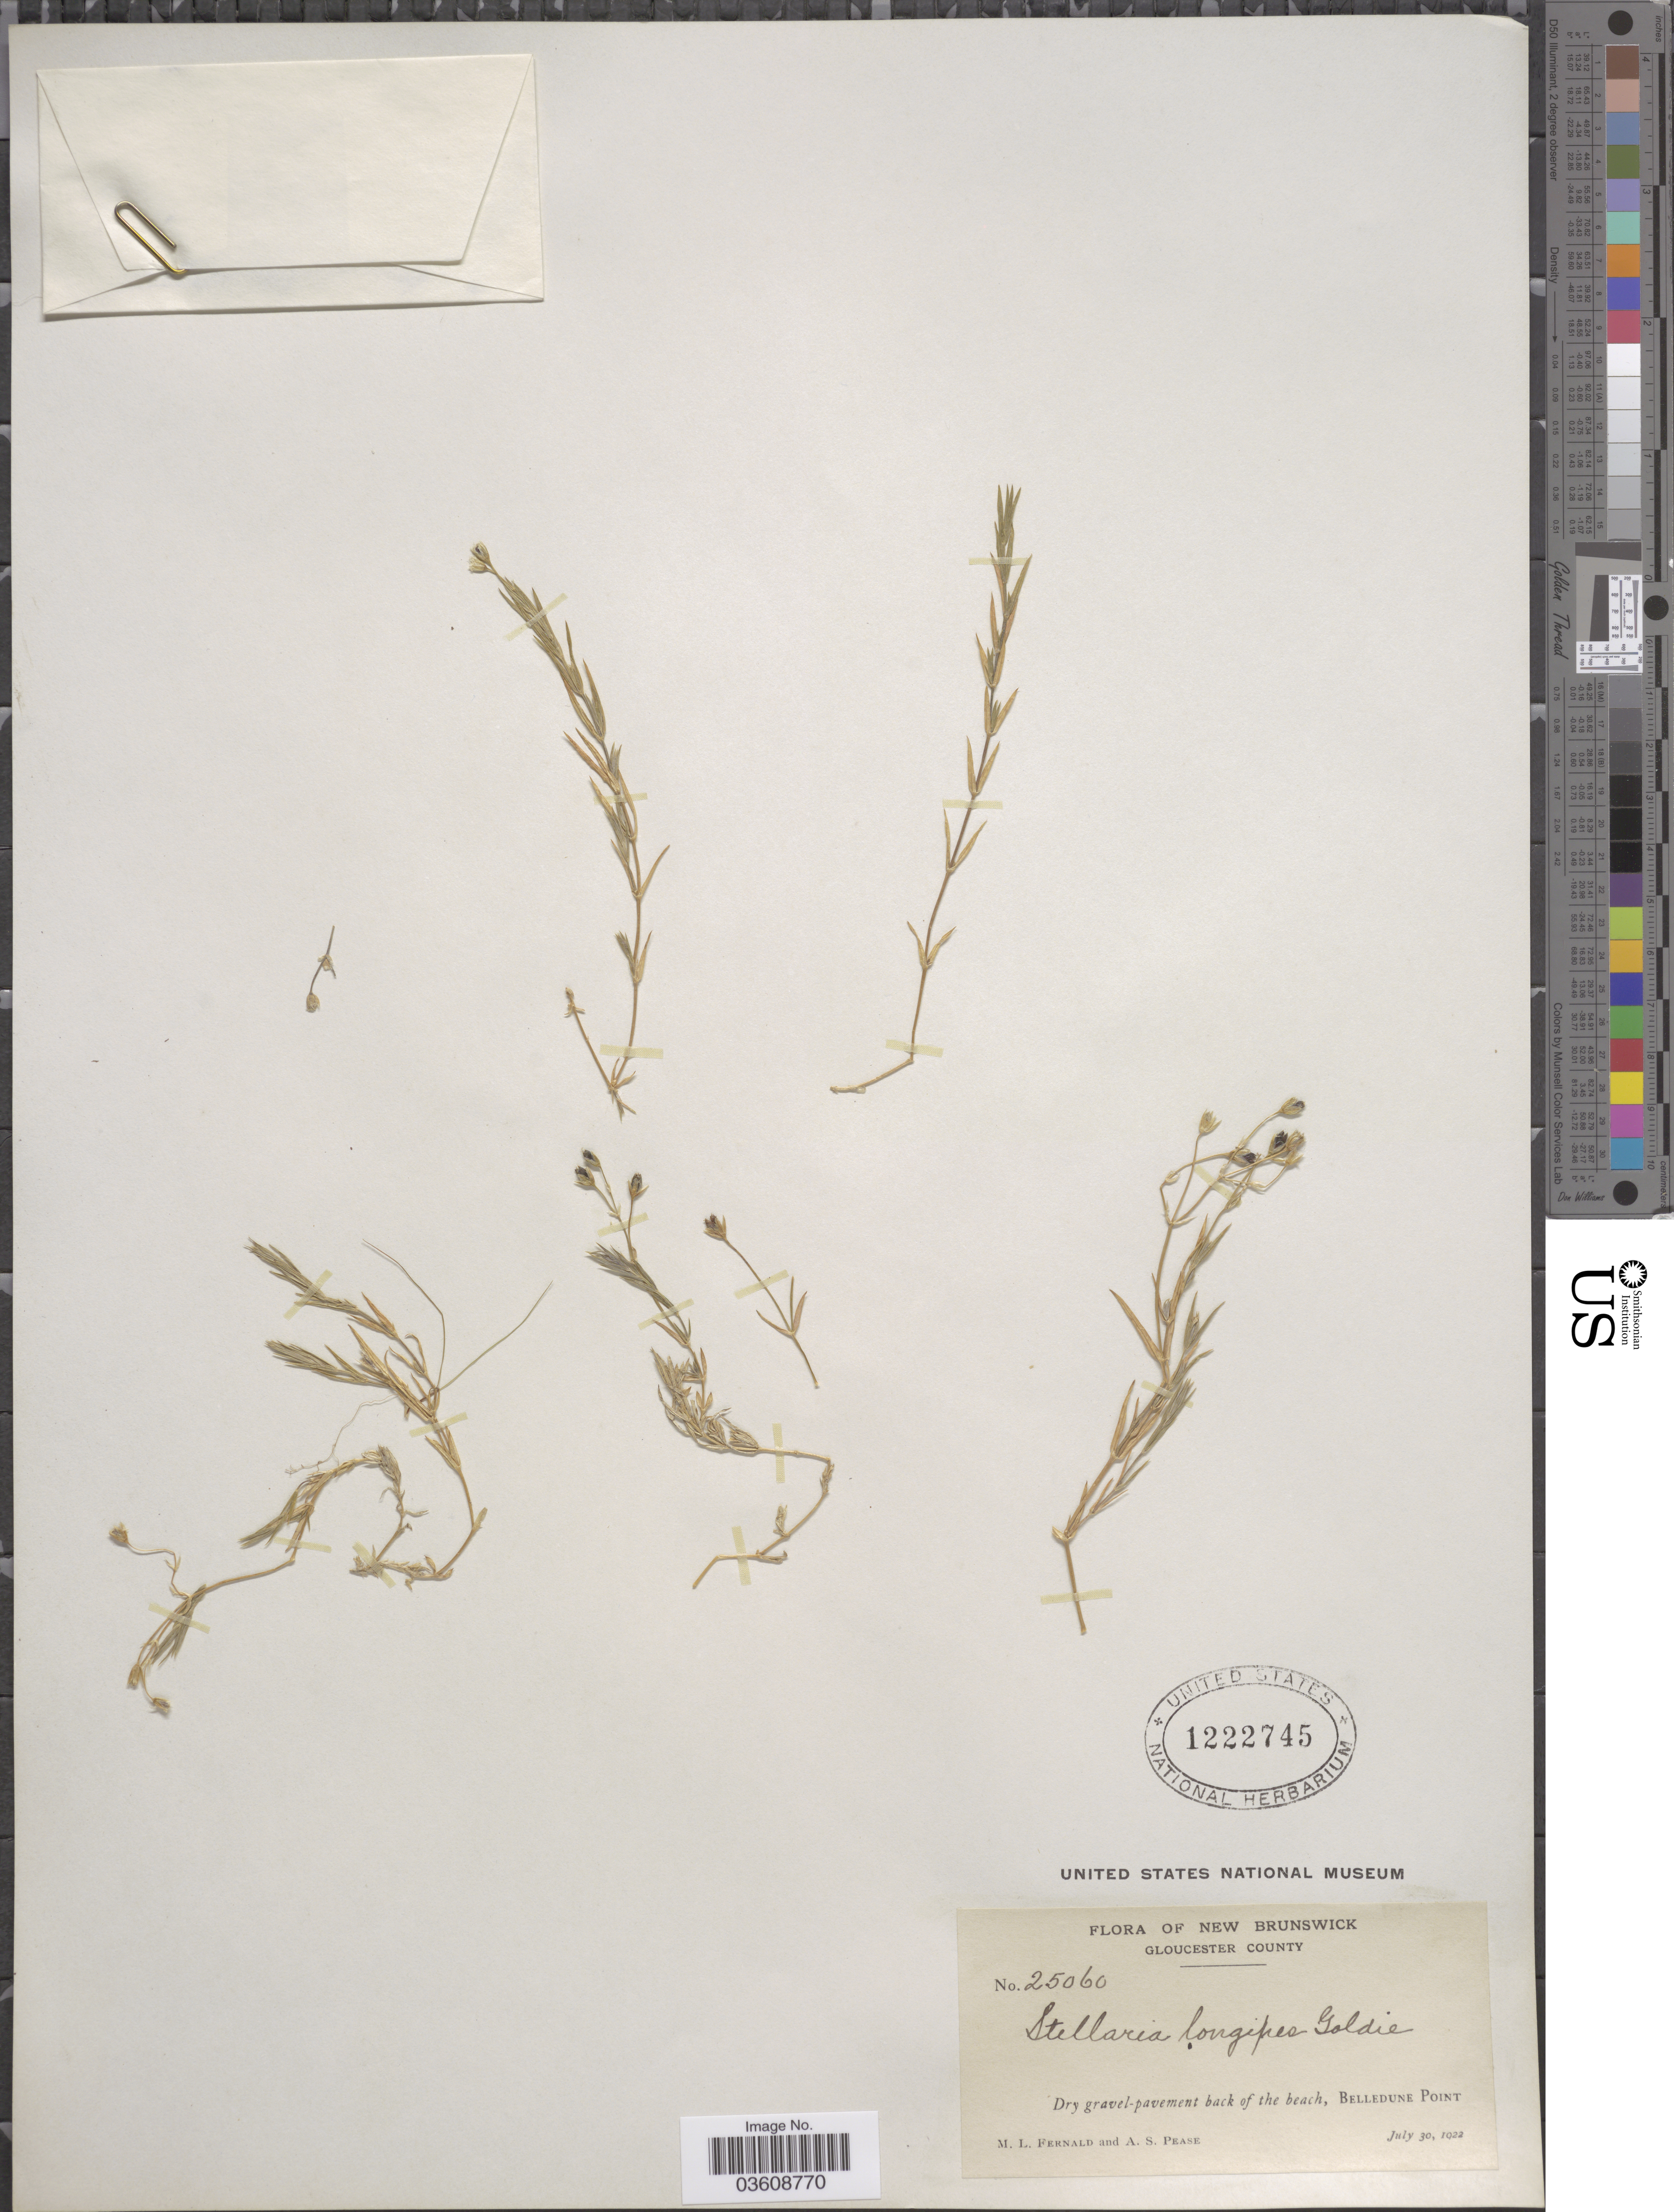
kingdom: Plantae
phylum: Tracheophyta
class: Magnoliopsida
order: Caryophyllales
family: Caryophyllaceae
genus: Stellaria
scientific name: Stellaria longipes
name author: Goldie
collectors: M. L. Fernald & A. S. Pease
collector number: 25060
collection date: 1922-07-30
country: Canada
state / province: New Brunswick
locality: Gloucester County. Belledune Point.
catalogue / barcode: US 1222745